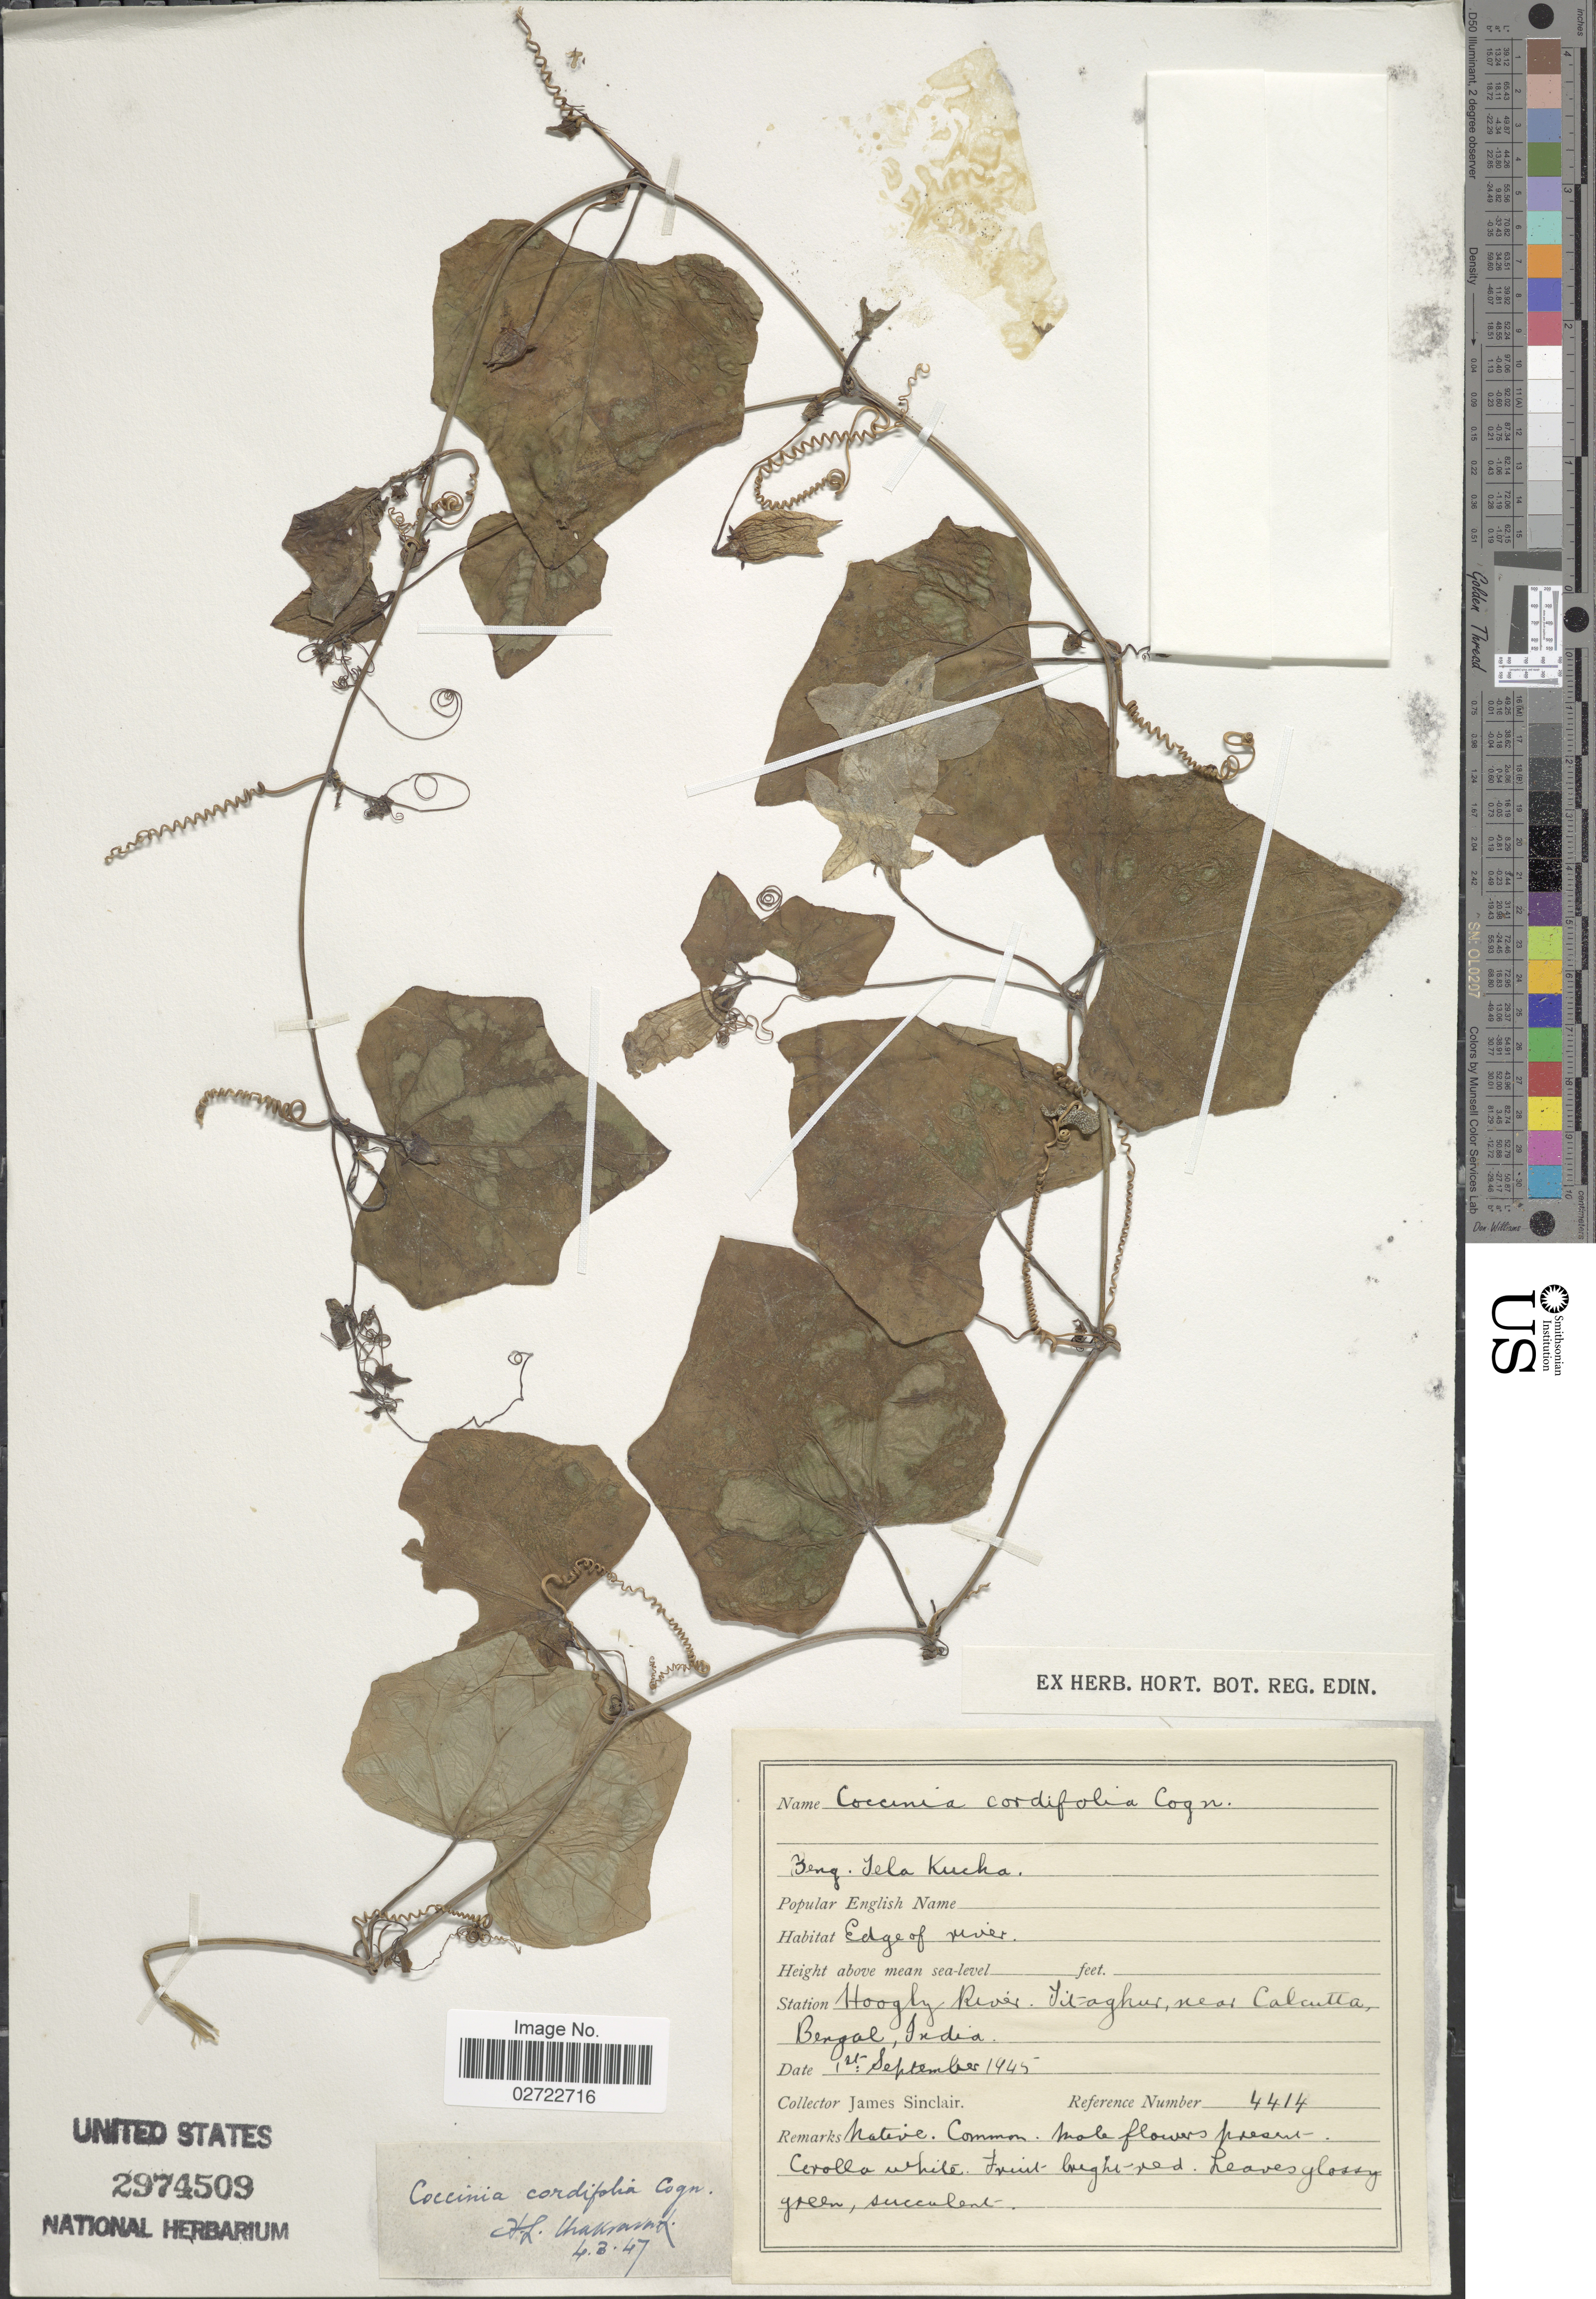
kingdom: Plantae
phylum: Tracheophyta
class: Magnoliopsida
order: Cucurbitales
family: Cucurbitaceae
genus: Coccinia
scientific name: Coccinia grandis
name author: (L.) Voigt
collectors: J. Sinclair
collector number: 4414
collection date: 1945-09-01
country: India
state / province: West Bengal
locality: Hoogly River. Titaghur near Calcutta Bengal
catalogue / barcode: US 2974509